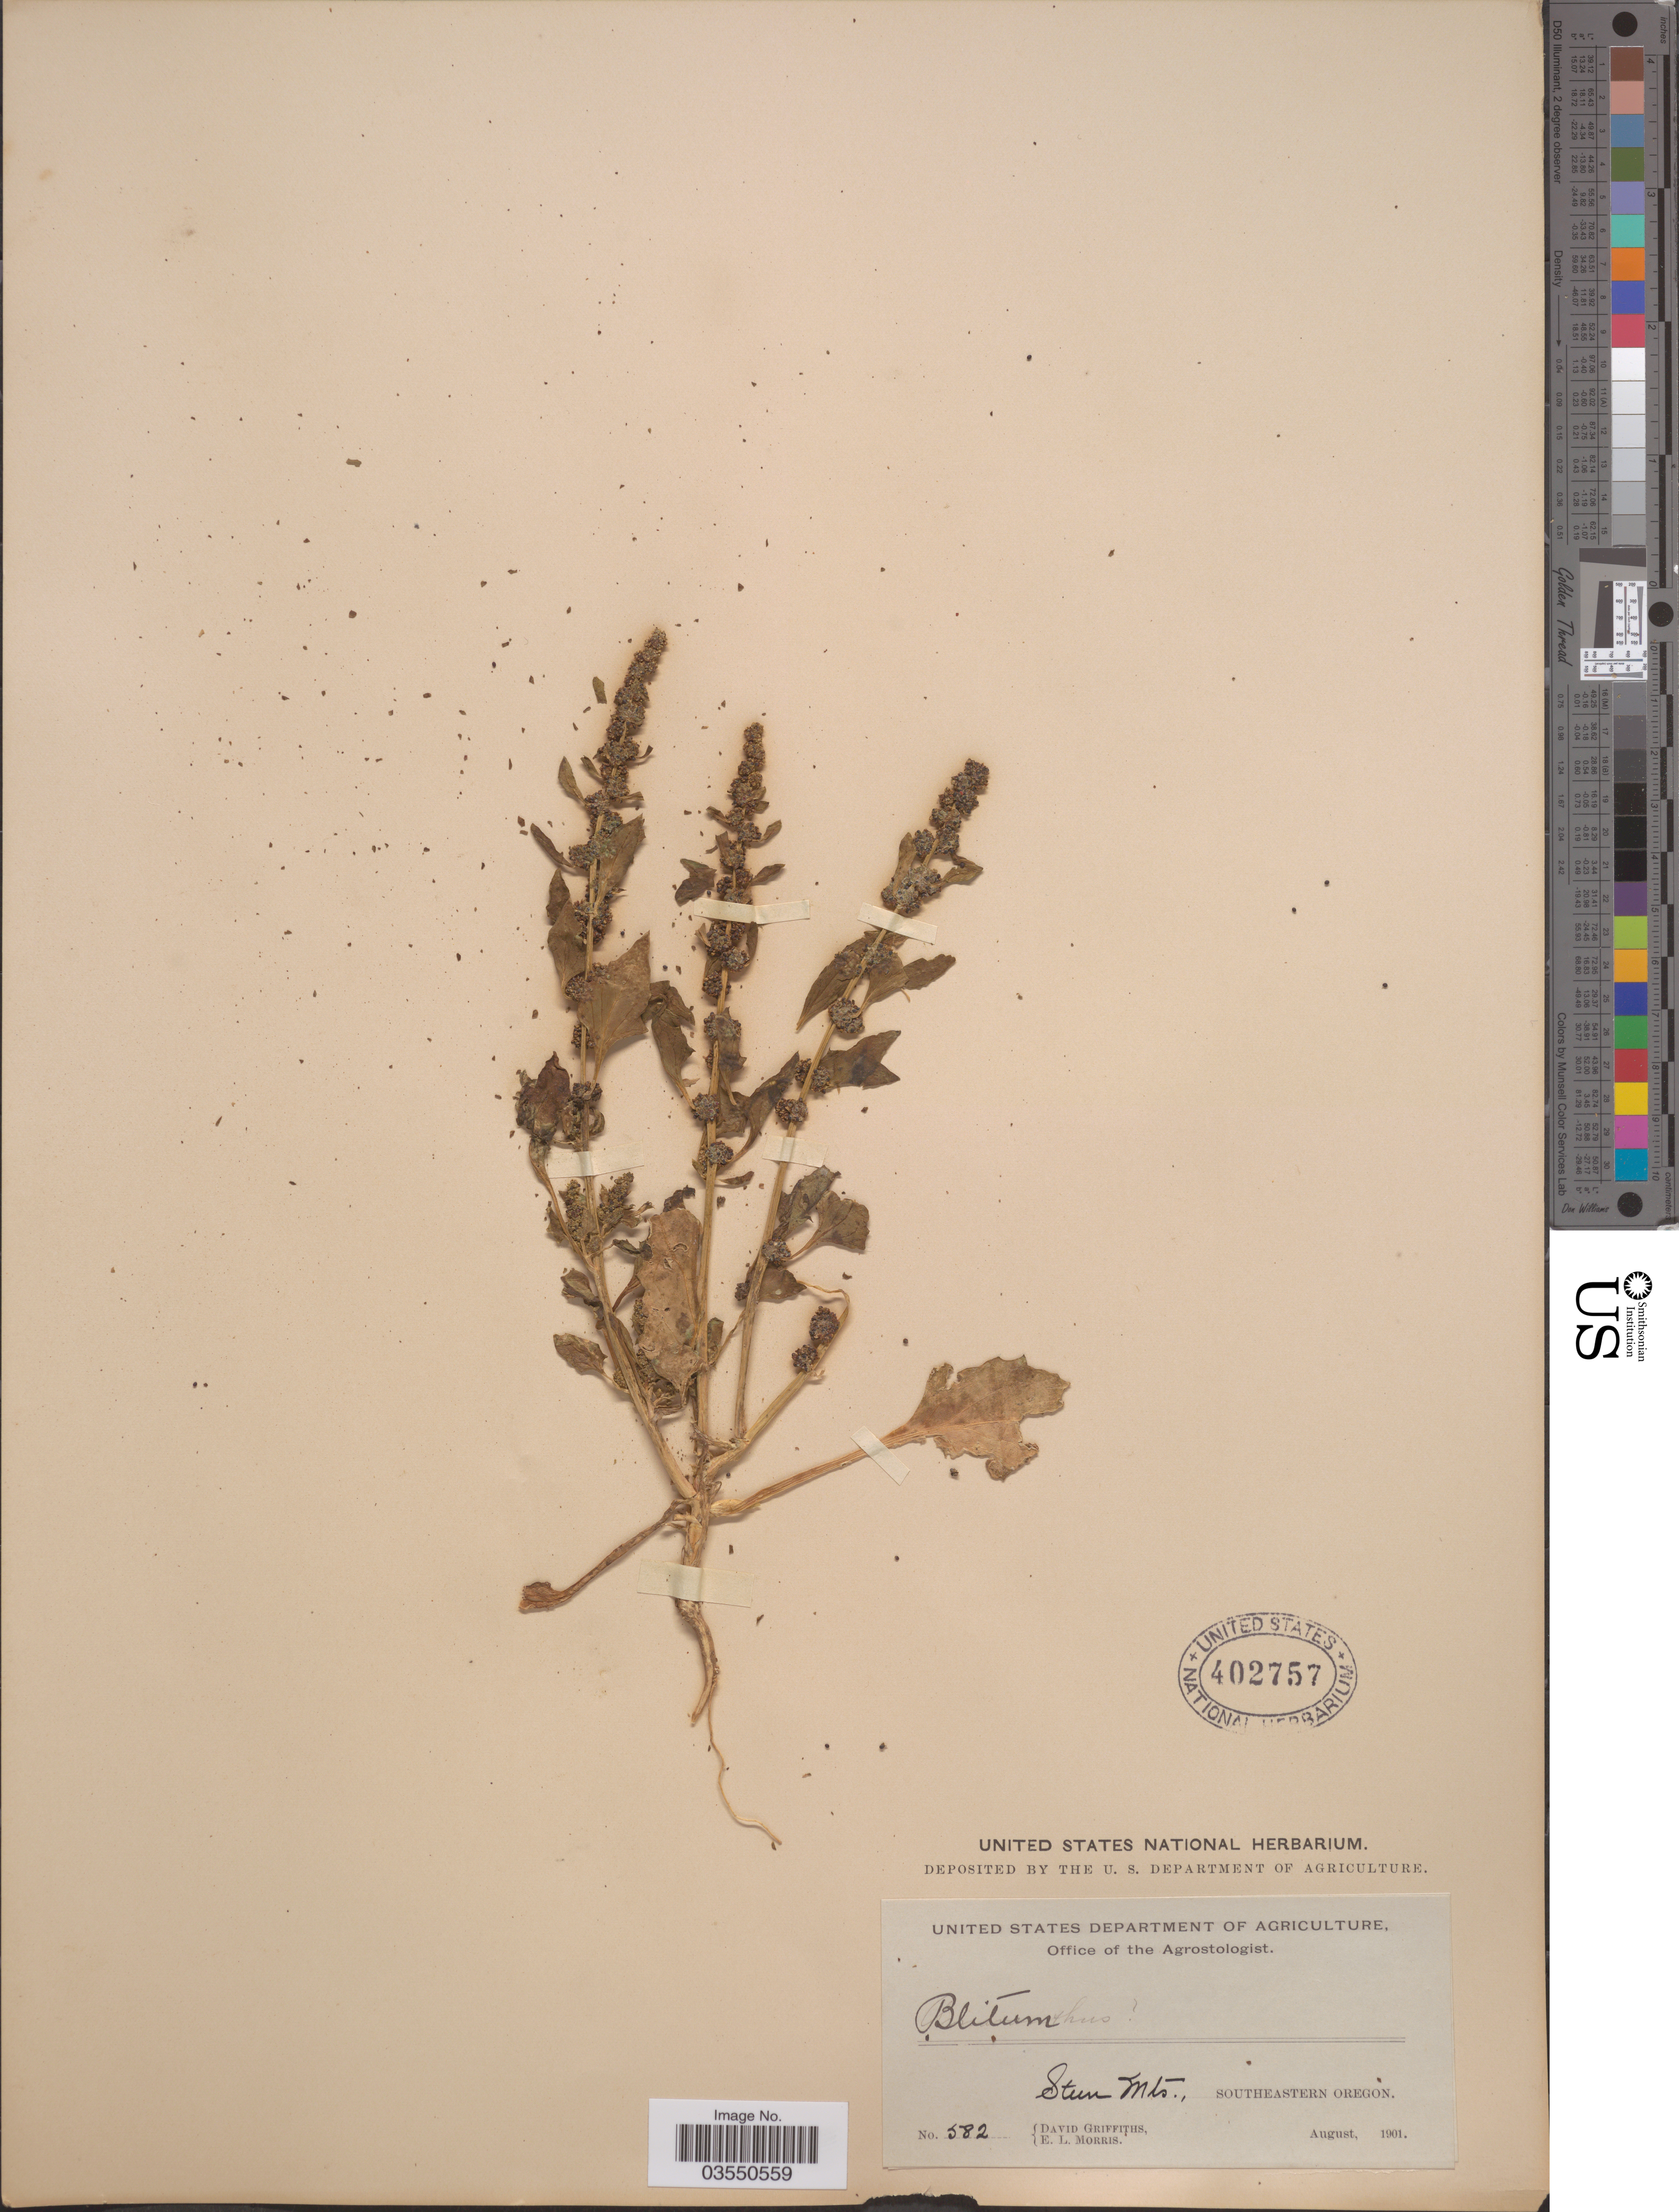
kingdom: Plantae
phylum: Tracheophyta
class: Magnoliopsida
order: Caryophyllales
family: Amaranthaceae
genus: Blitum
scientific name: Blitum capitatum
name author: L.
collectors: D. Griffiths & E. Morris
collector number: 582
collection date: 1901-08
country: United States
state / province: Oregon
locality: Steen Mts., Southeastern Oregon.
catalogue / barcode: US 402757